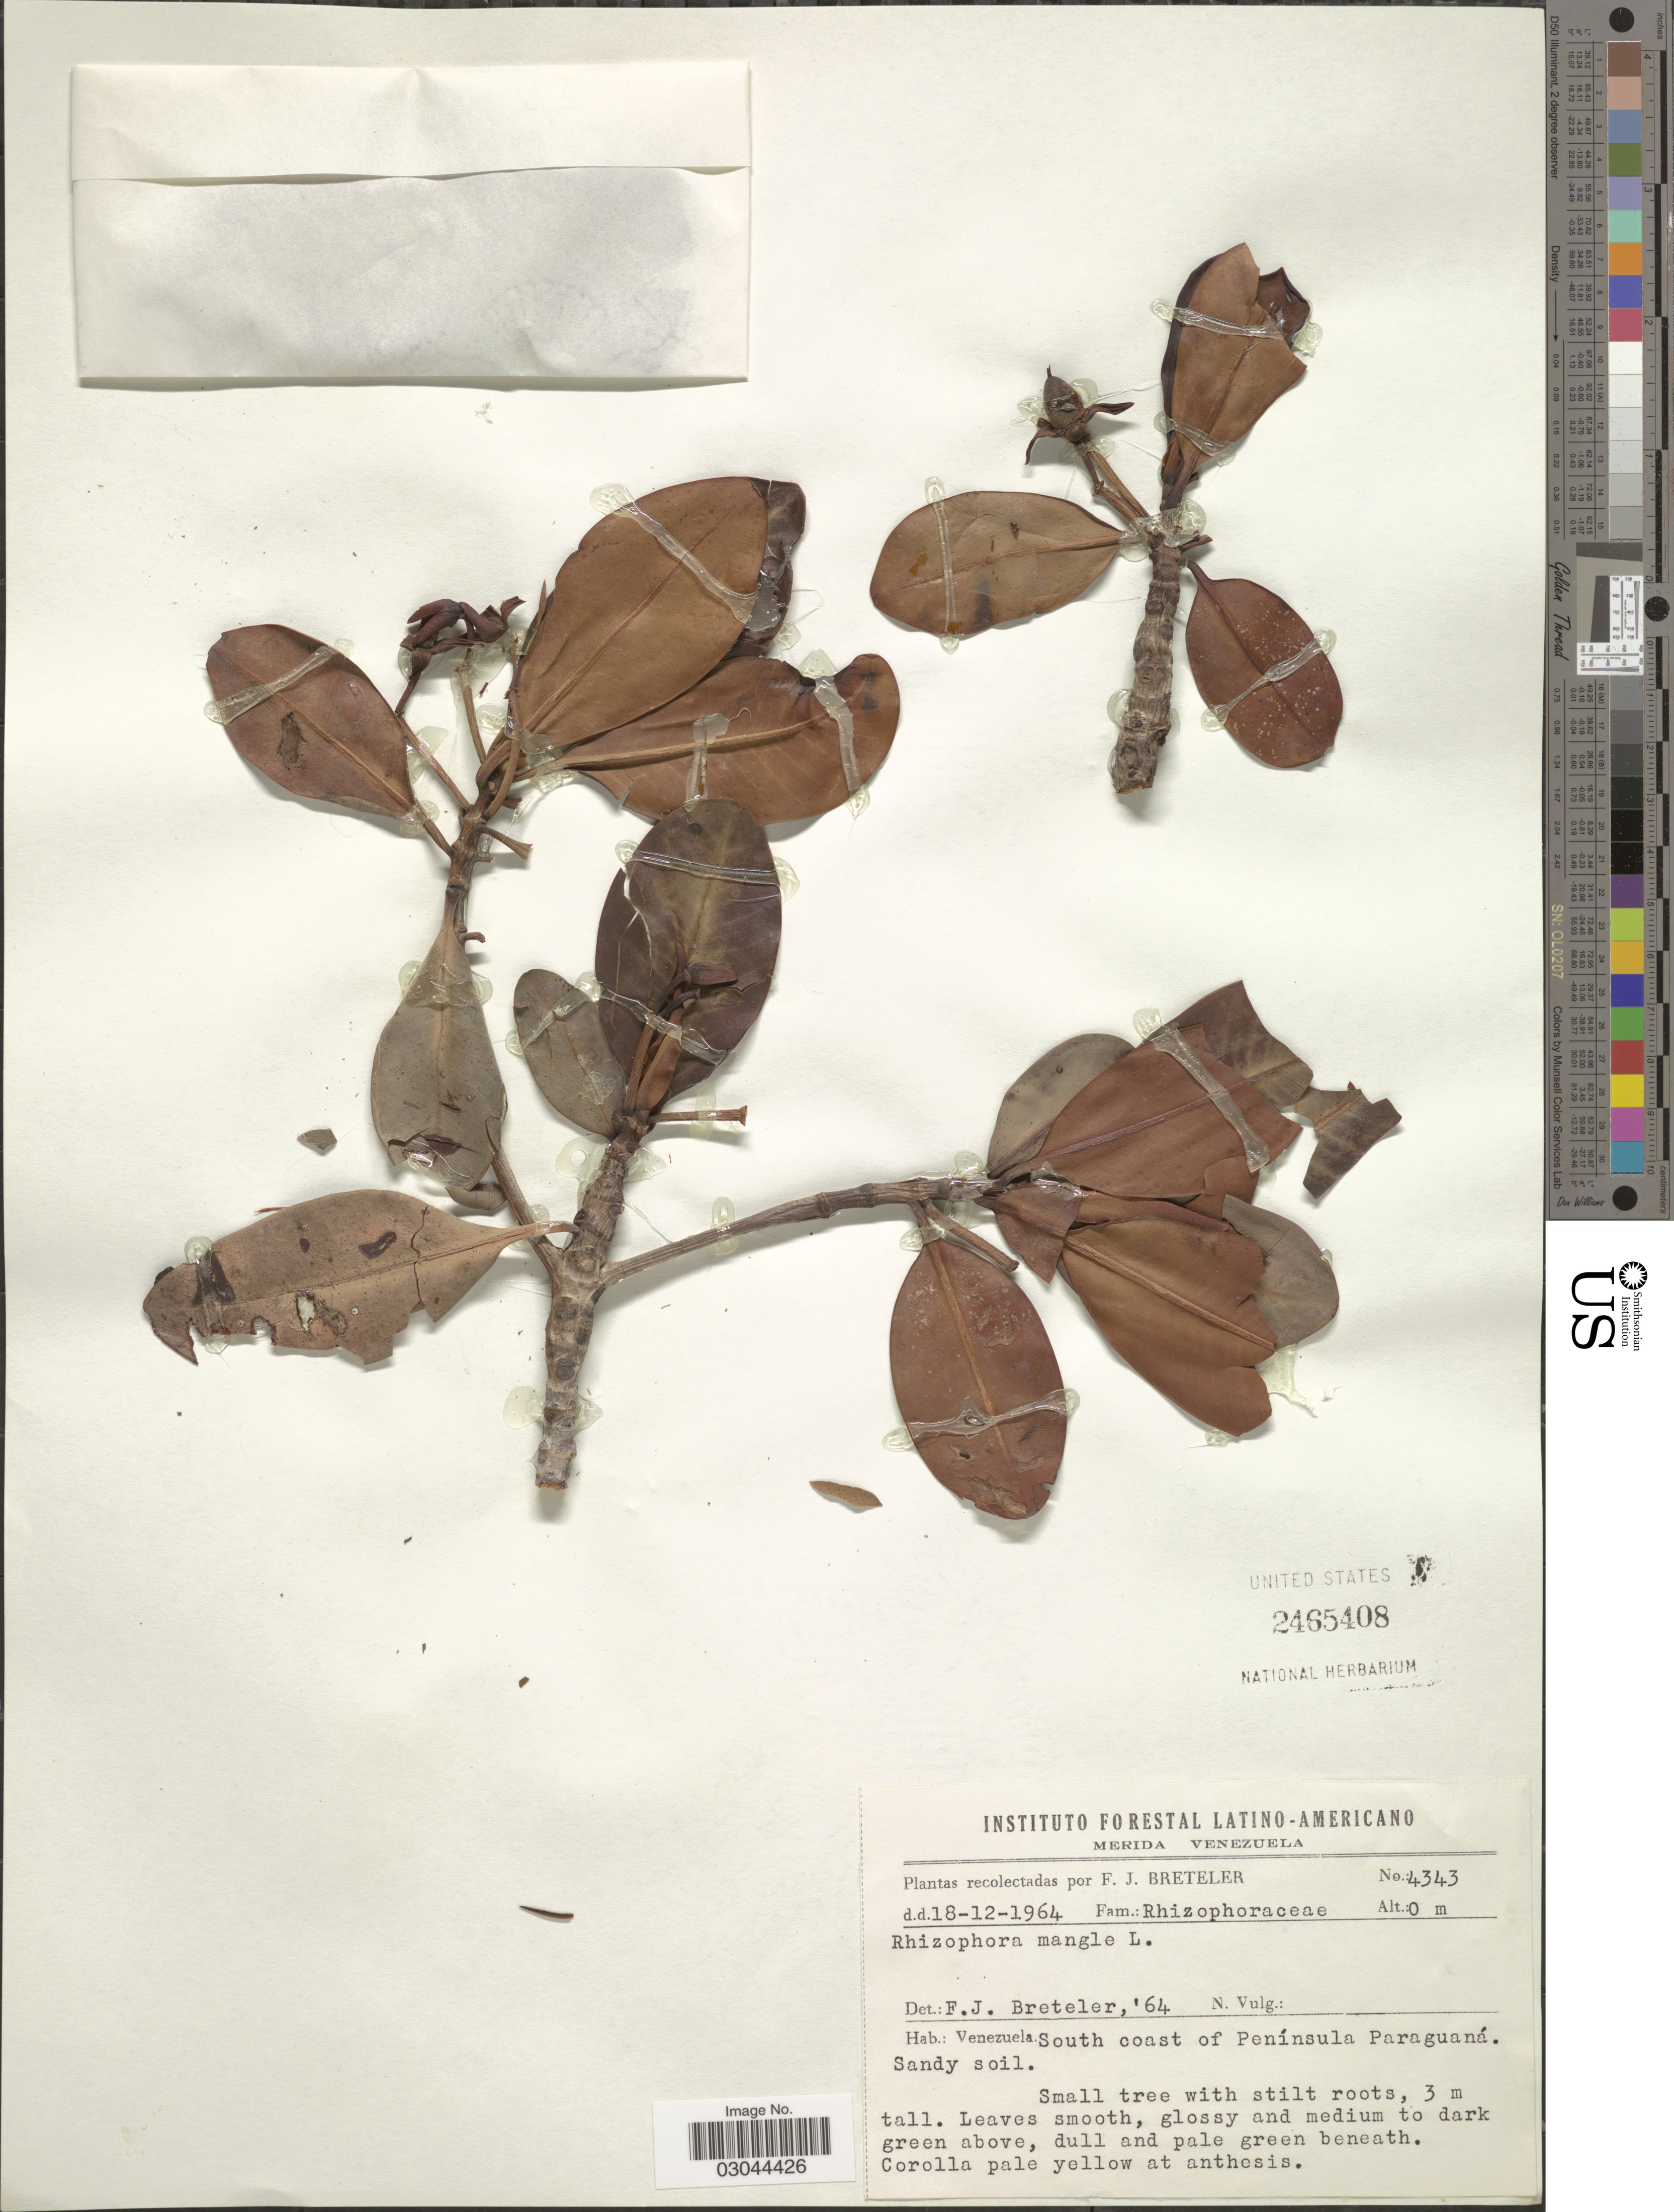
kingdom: Plantae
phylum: Tracheophyta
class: Magnoliopsida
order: Malpighiales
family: Rhizophoraceae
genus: Rhizophora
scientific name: Rhizophora mangle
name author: L.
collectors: F. J. Breteler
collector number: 4343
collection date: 1964-12-18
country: Venezuela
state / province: Mérida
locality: South coast of Península Paraguaná.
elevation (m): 0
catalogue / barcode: US 2465408